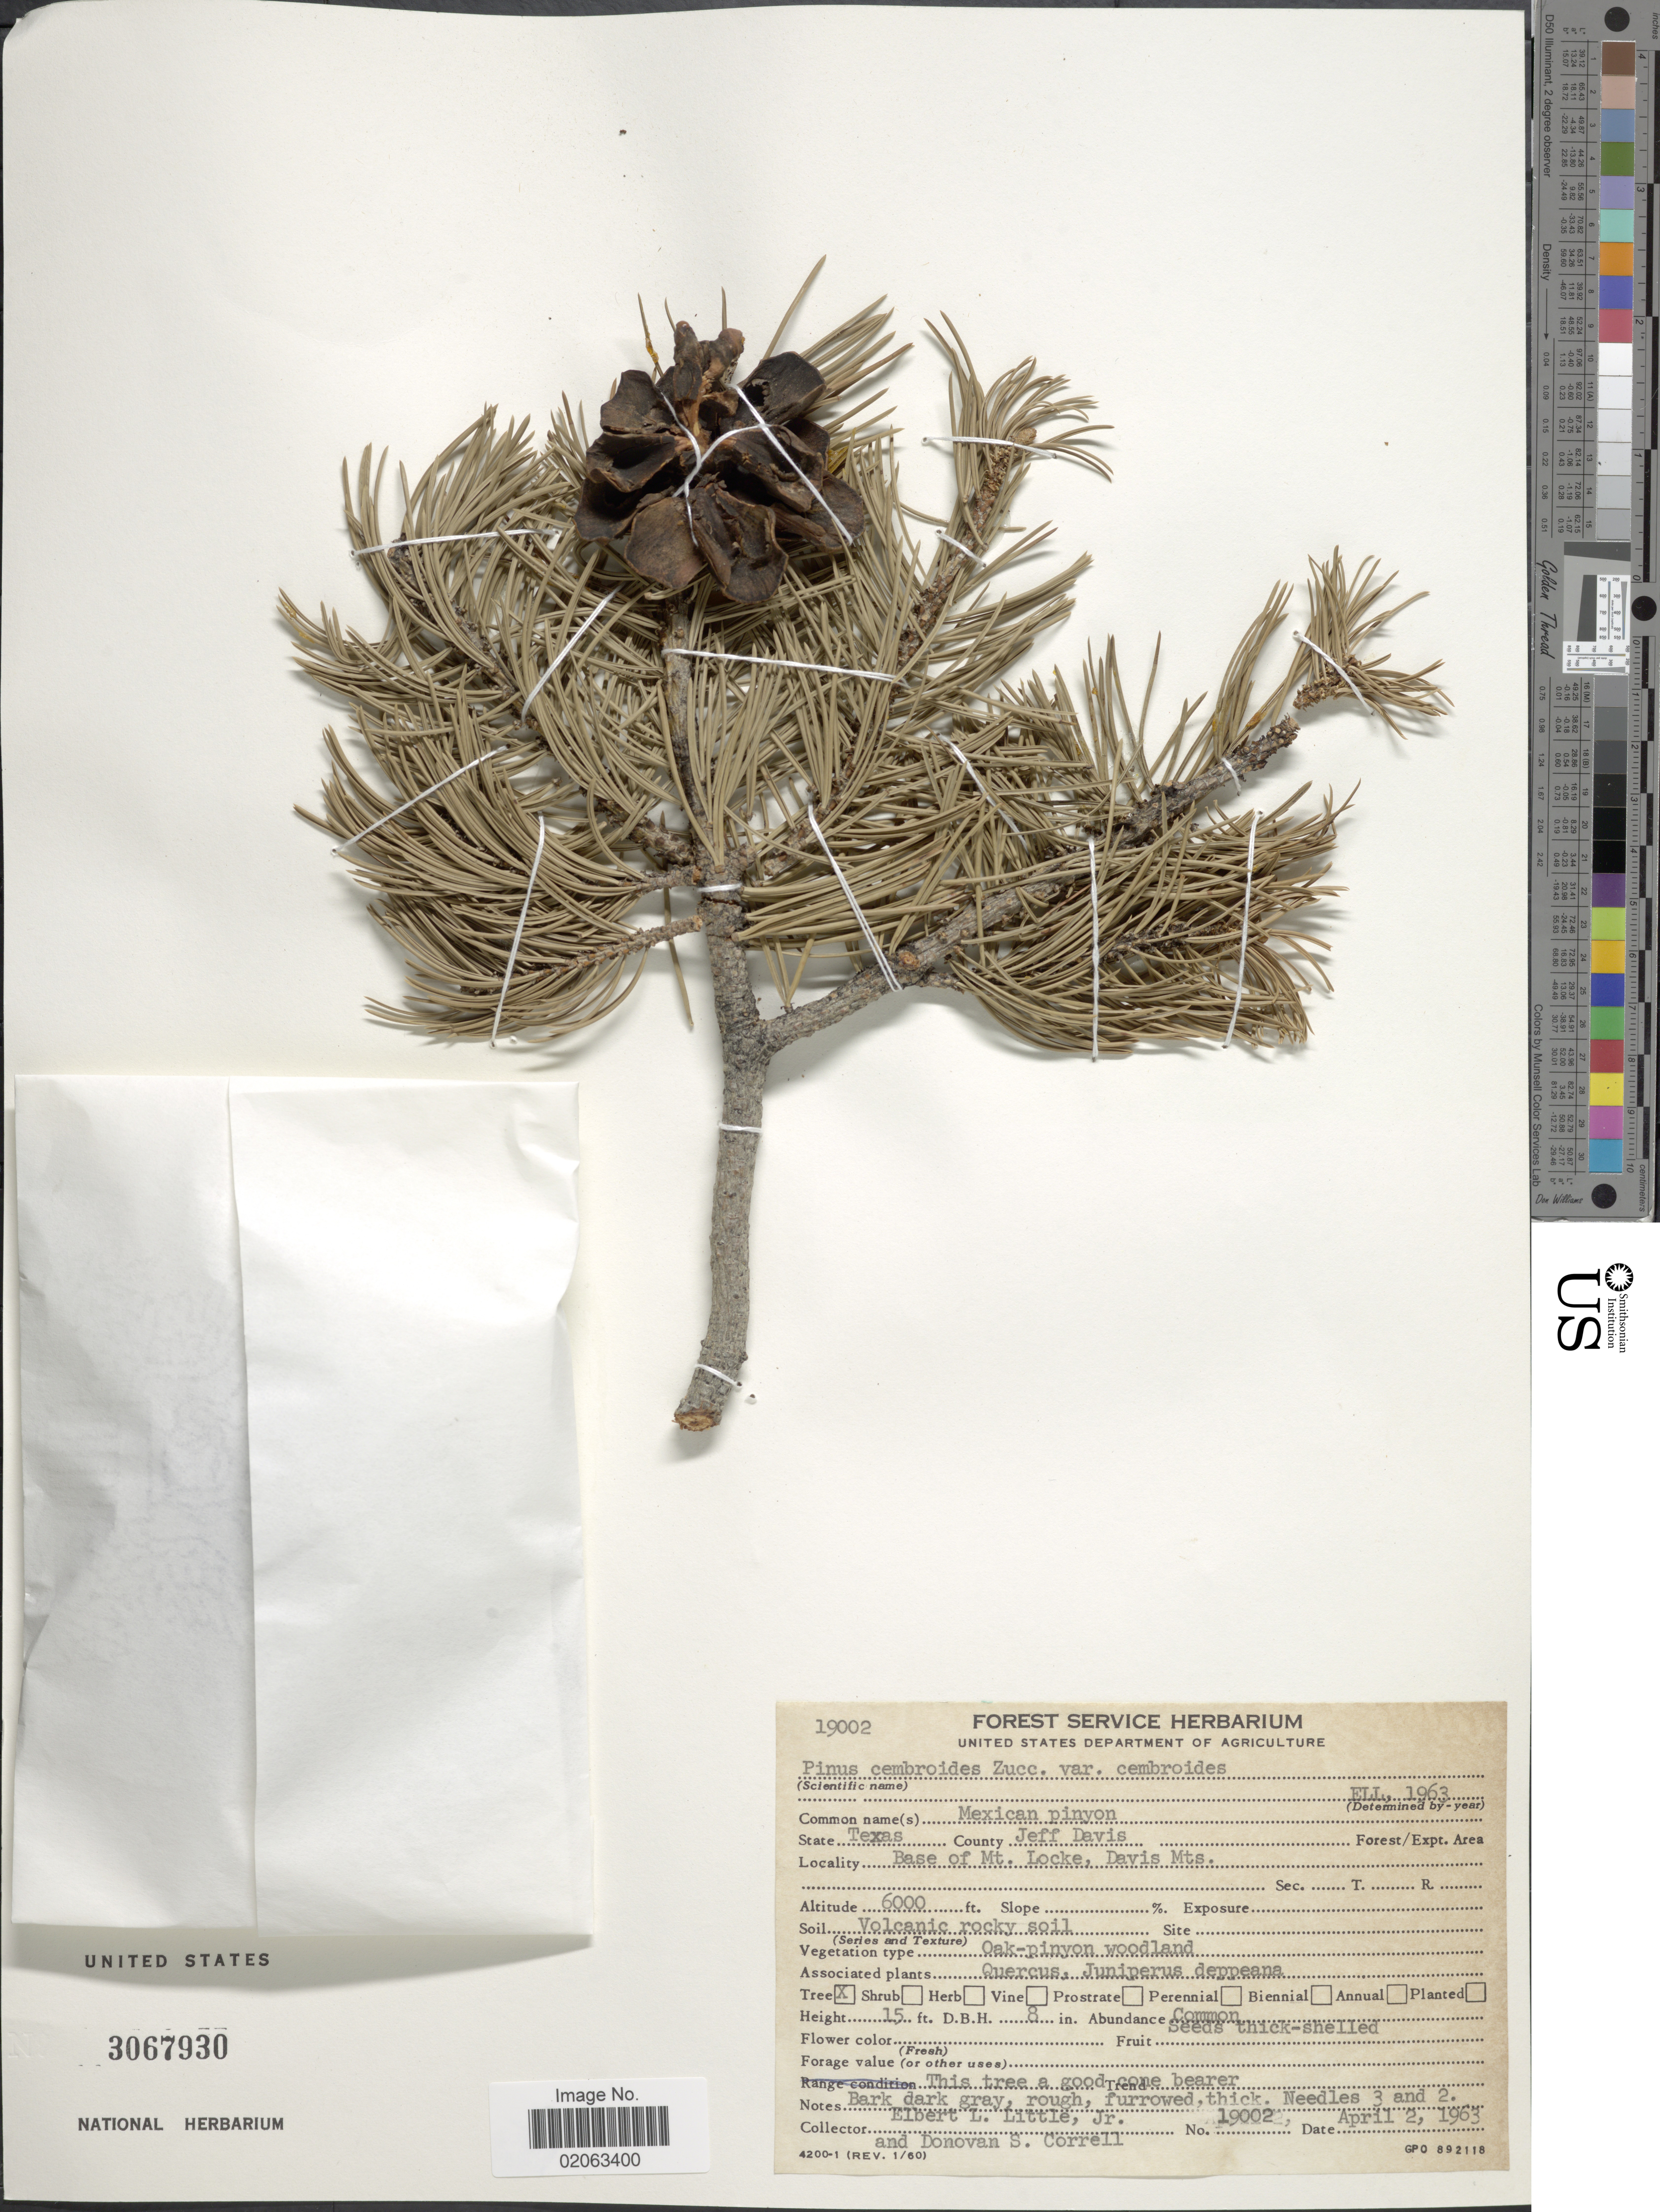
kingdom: Plantae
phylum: Tracheophyta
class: Pinopsida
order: Pinales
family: Pinaceae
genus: Pinus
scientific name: Pinus cembroides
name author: Zucc.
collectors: E. L. Little & D. S. Correll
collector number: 19002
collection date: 1963-04-02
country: United States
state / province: Texas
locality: County Jeff Davis, Base of Mt Locke, Davis Mts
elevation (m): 1829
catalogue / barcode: US 3067930